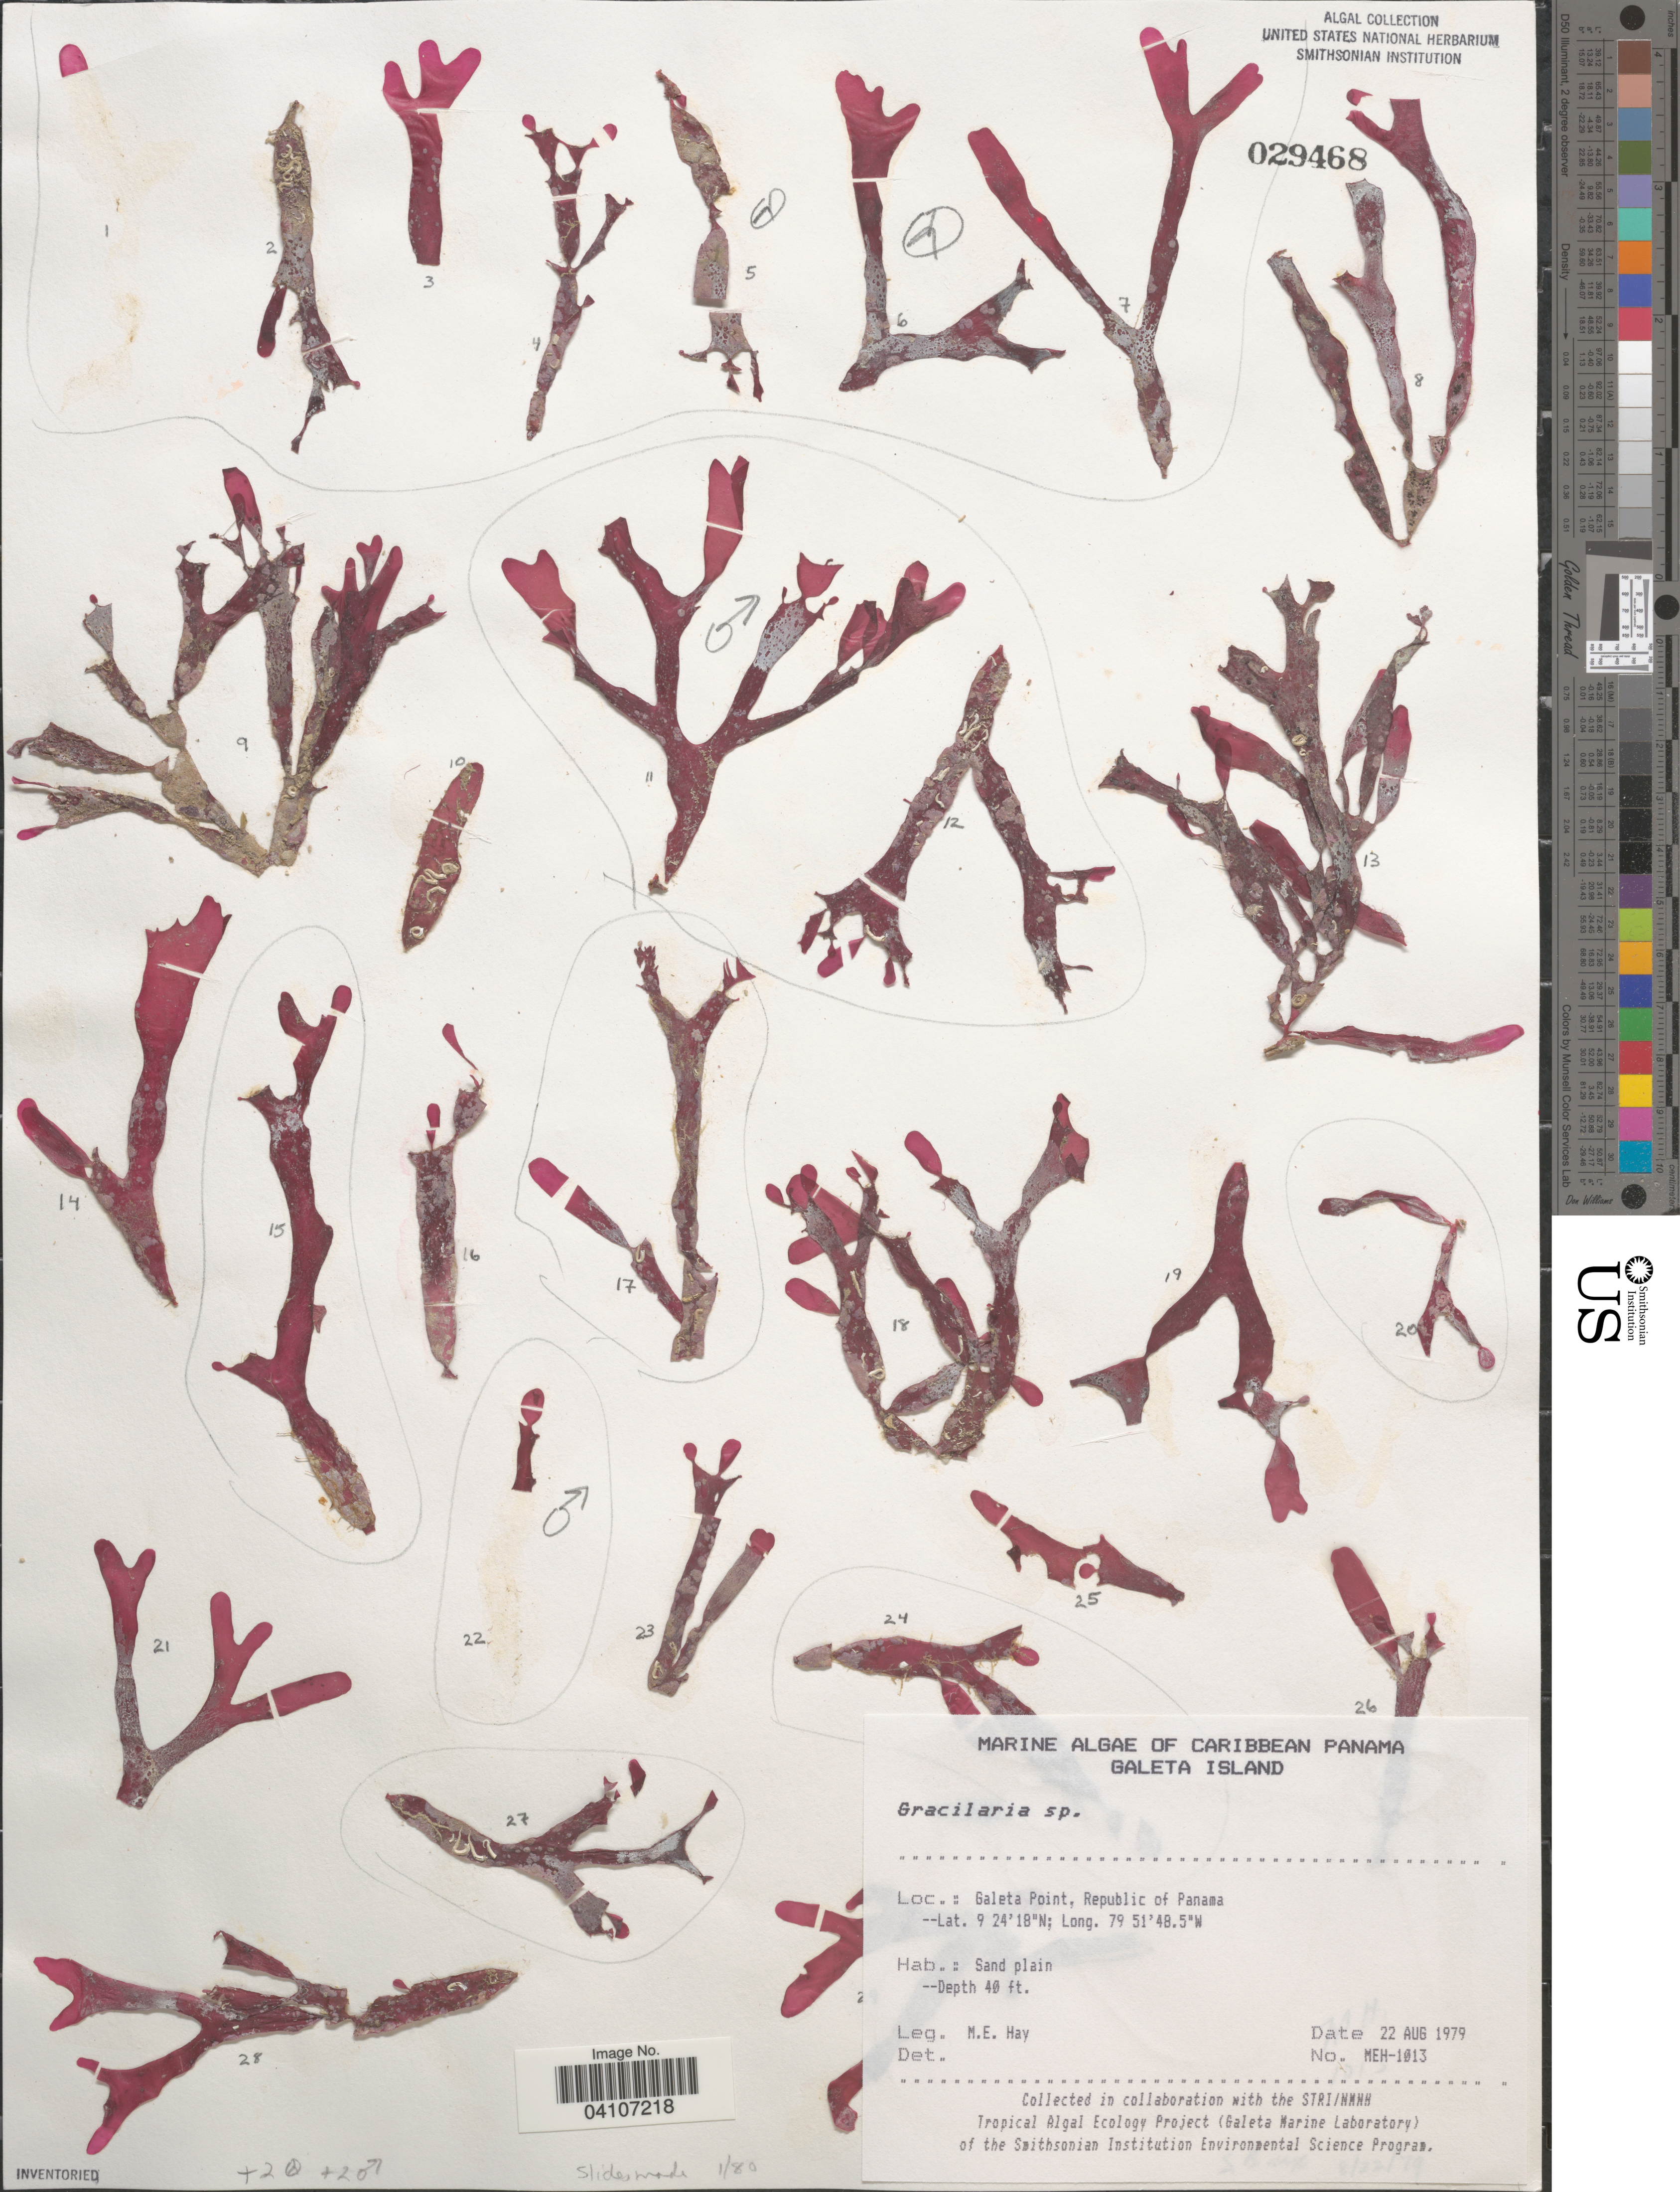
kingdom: Plantae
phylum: Rhodophyta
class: Florideophyceae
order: Gracilariales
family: Gracilariaceae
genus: Gracilaria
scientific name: Gracilaria sp.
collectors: M. E. Hay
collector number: MEH-1013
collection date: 1979-08-22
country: Panama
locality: Caribbean Panama. Galeta Island. Galeta Point, Republic of Panama.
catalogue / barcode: US 29468